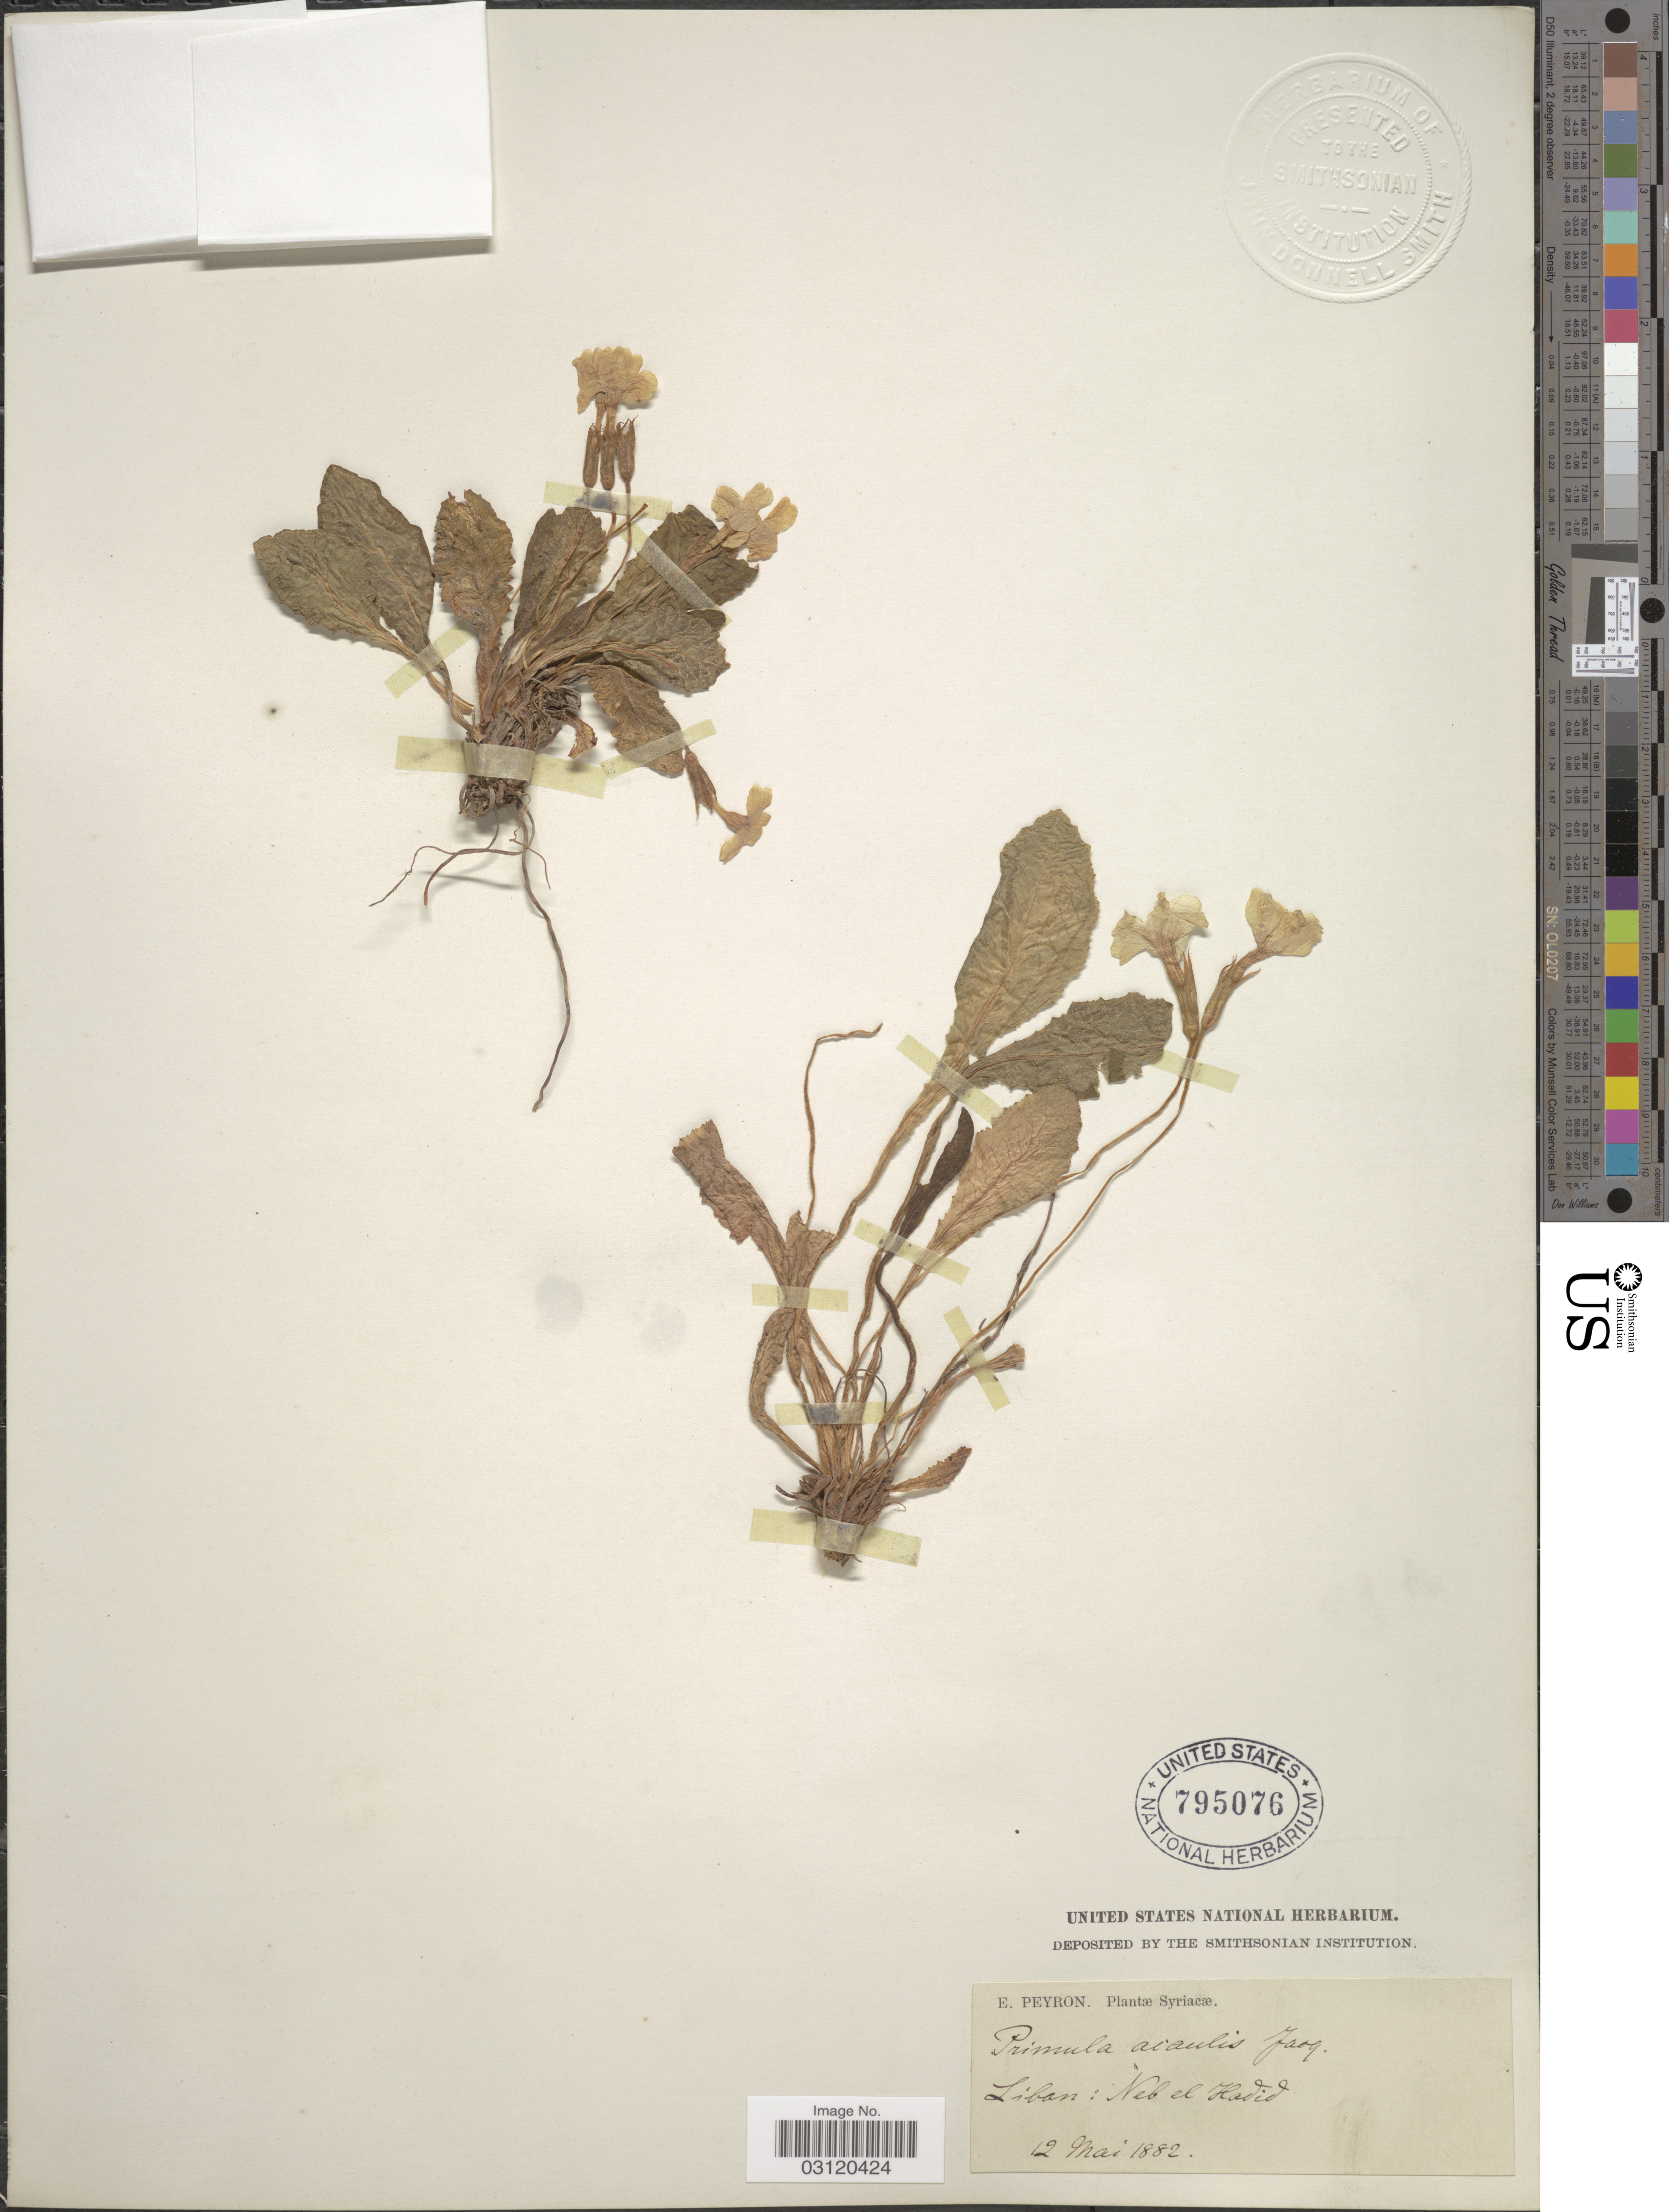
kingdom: Plantae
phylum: Tracheophyta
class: Magnoliopsida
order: Ericales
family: Primulaceae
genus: Primula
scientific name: Primula acaulis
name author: (L.) Hill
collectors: E. Peyron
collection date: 1882-05-12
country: Syria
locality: Liban: Neb el Hadid.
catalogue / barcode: US 795076